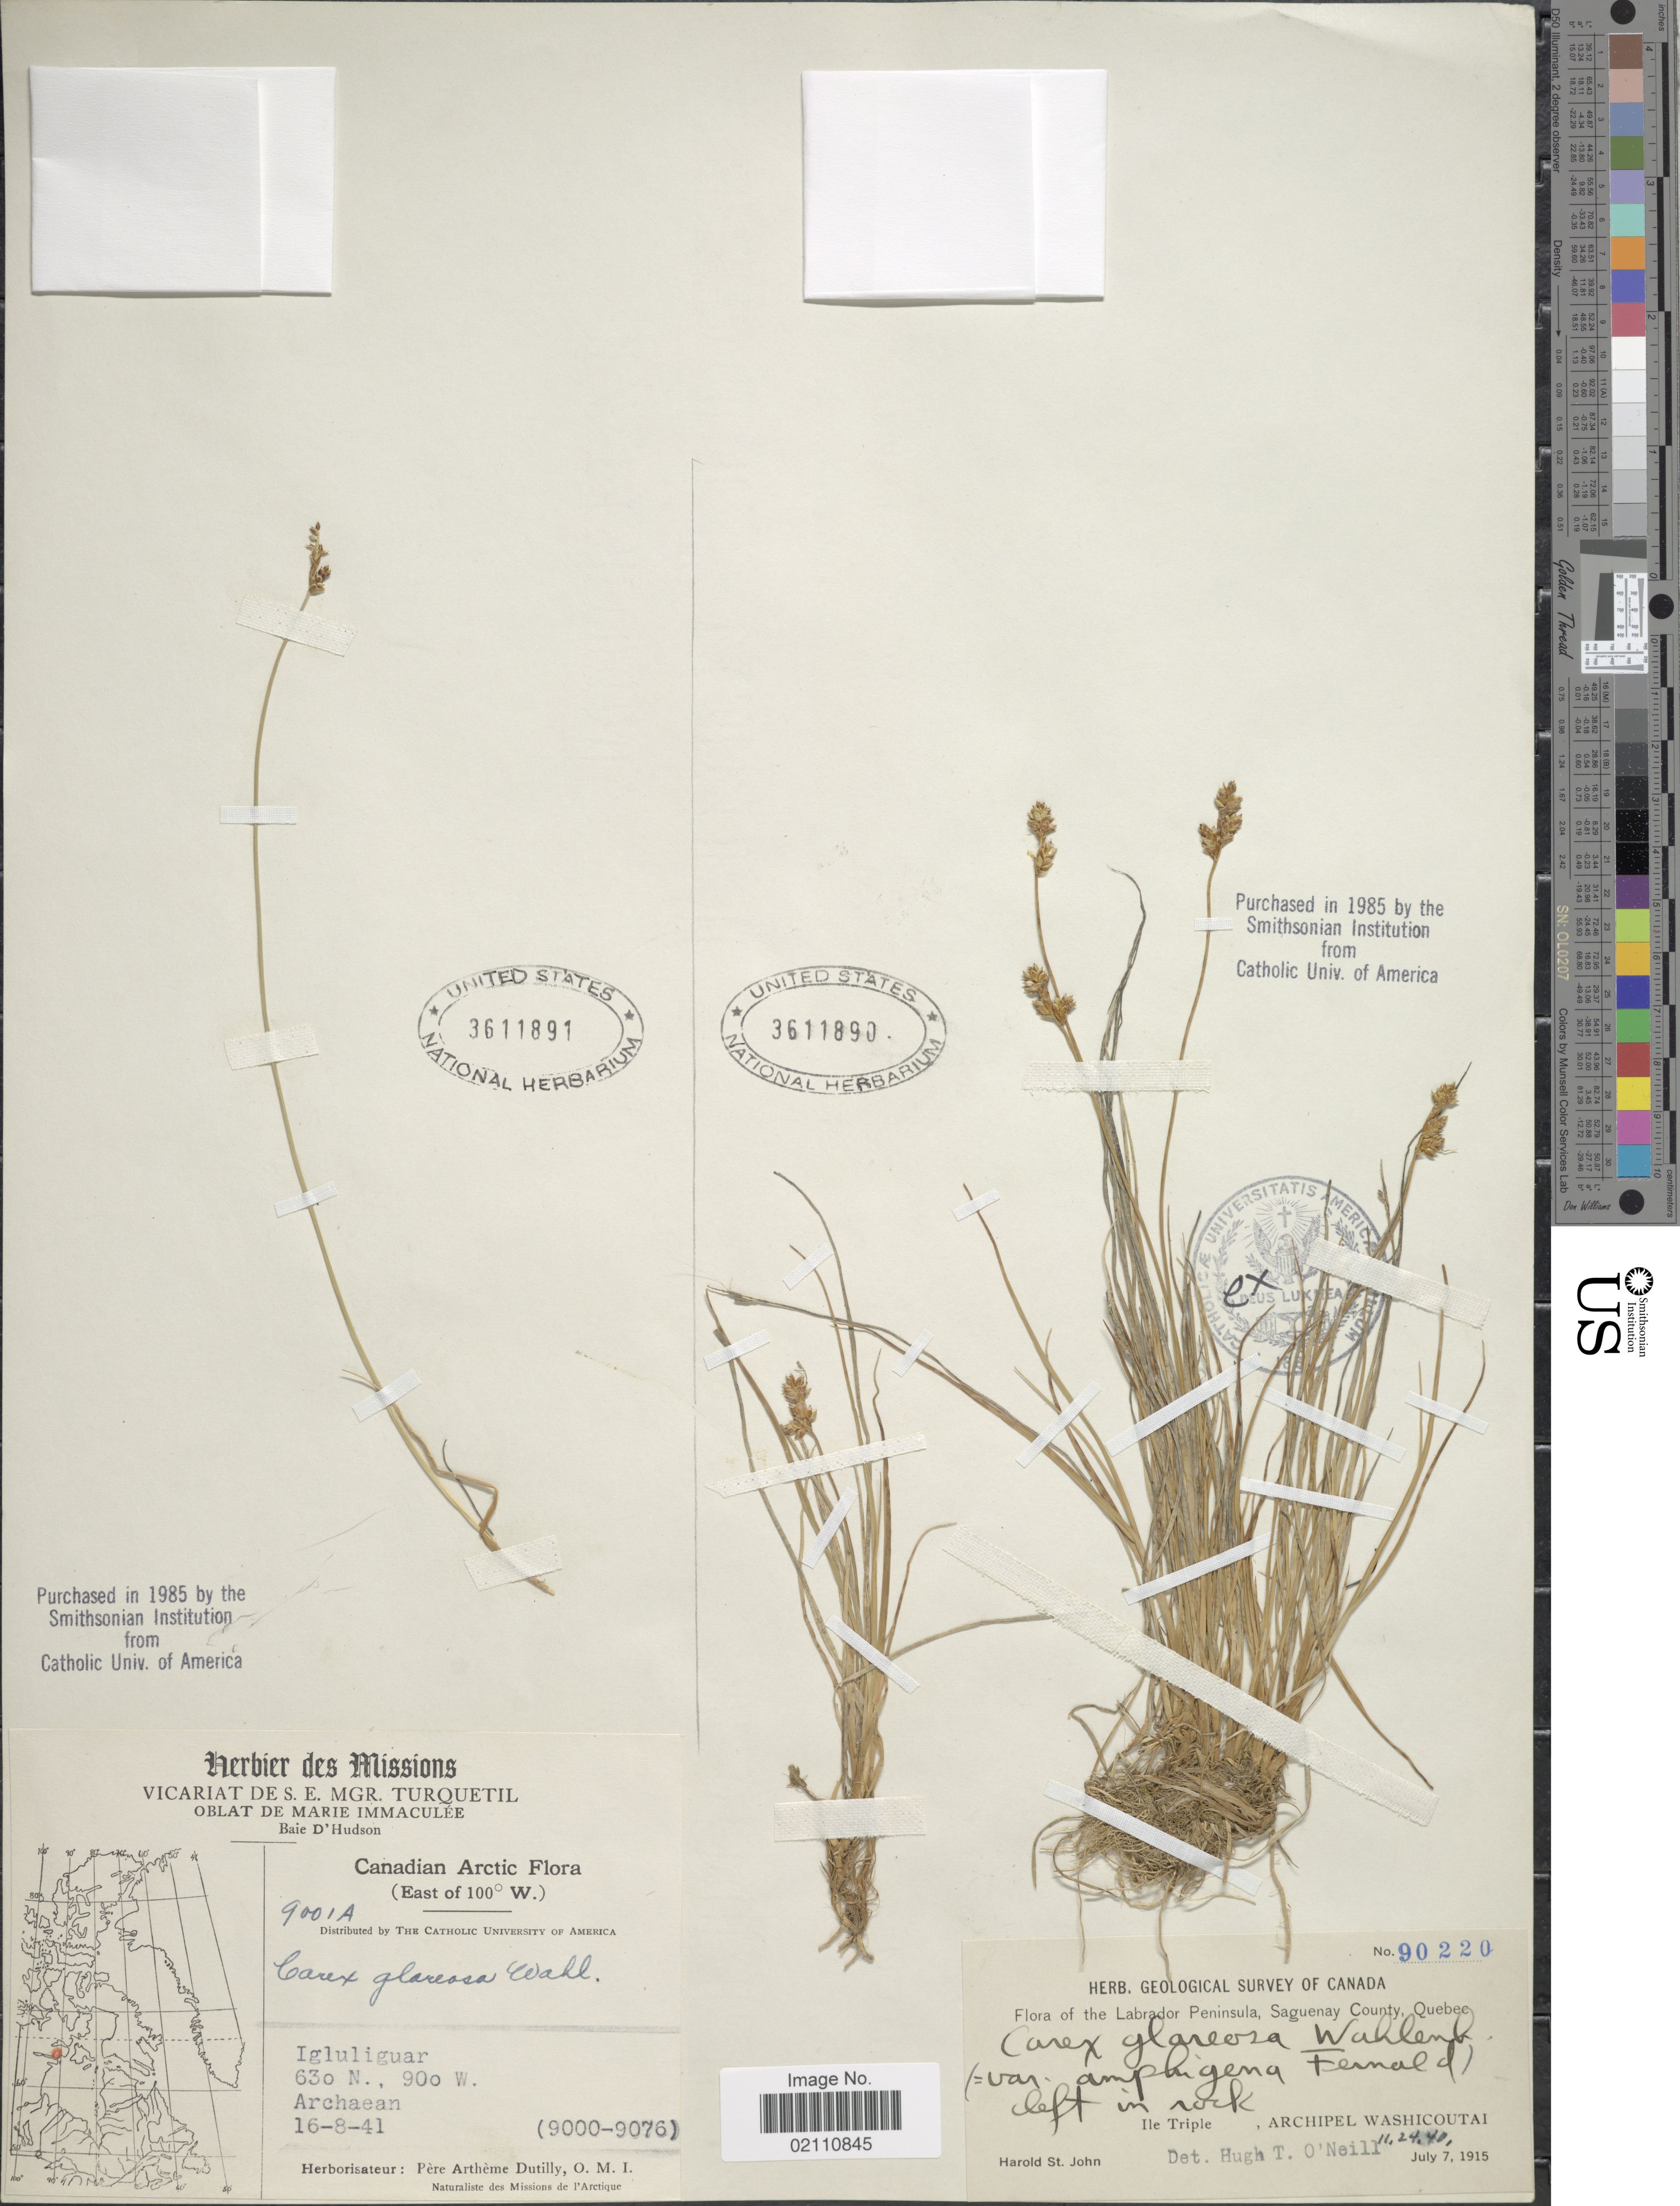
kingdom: Plantae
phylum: Tracheophyta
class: Liliopsida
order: Poales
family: Cyperaceae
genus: Carex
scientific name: Carex glareosa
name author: Schkuhr ex Wahlenb.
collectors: H. St. John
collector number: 90220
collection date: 1915-07-07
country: Canada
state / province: Quebec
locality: Ile Triple, Archipel Washicoutai, Labrador Peninsula, Saguenay County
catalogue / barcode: US 3611890-2